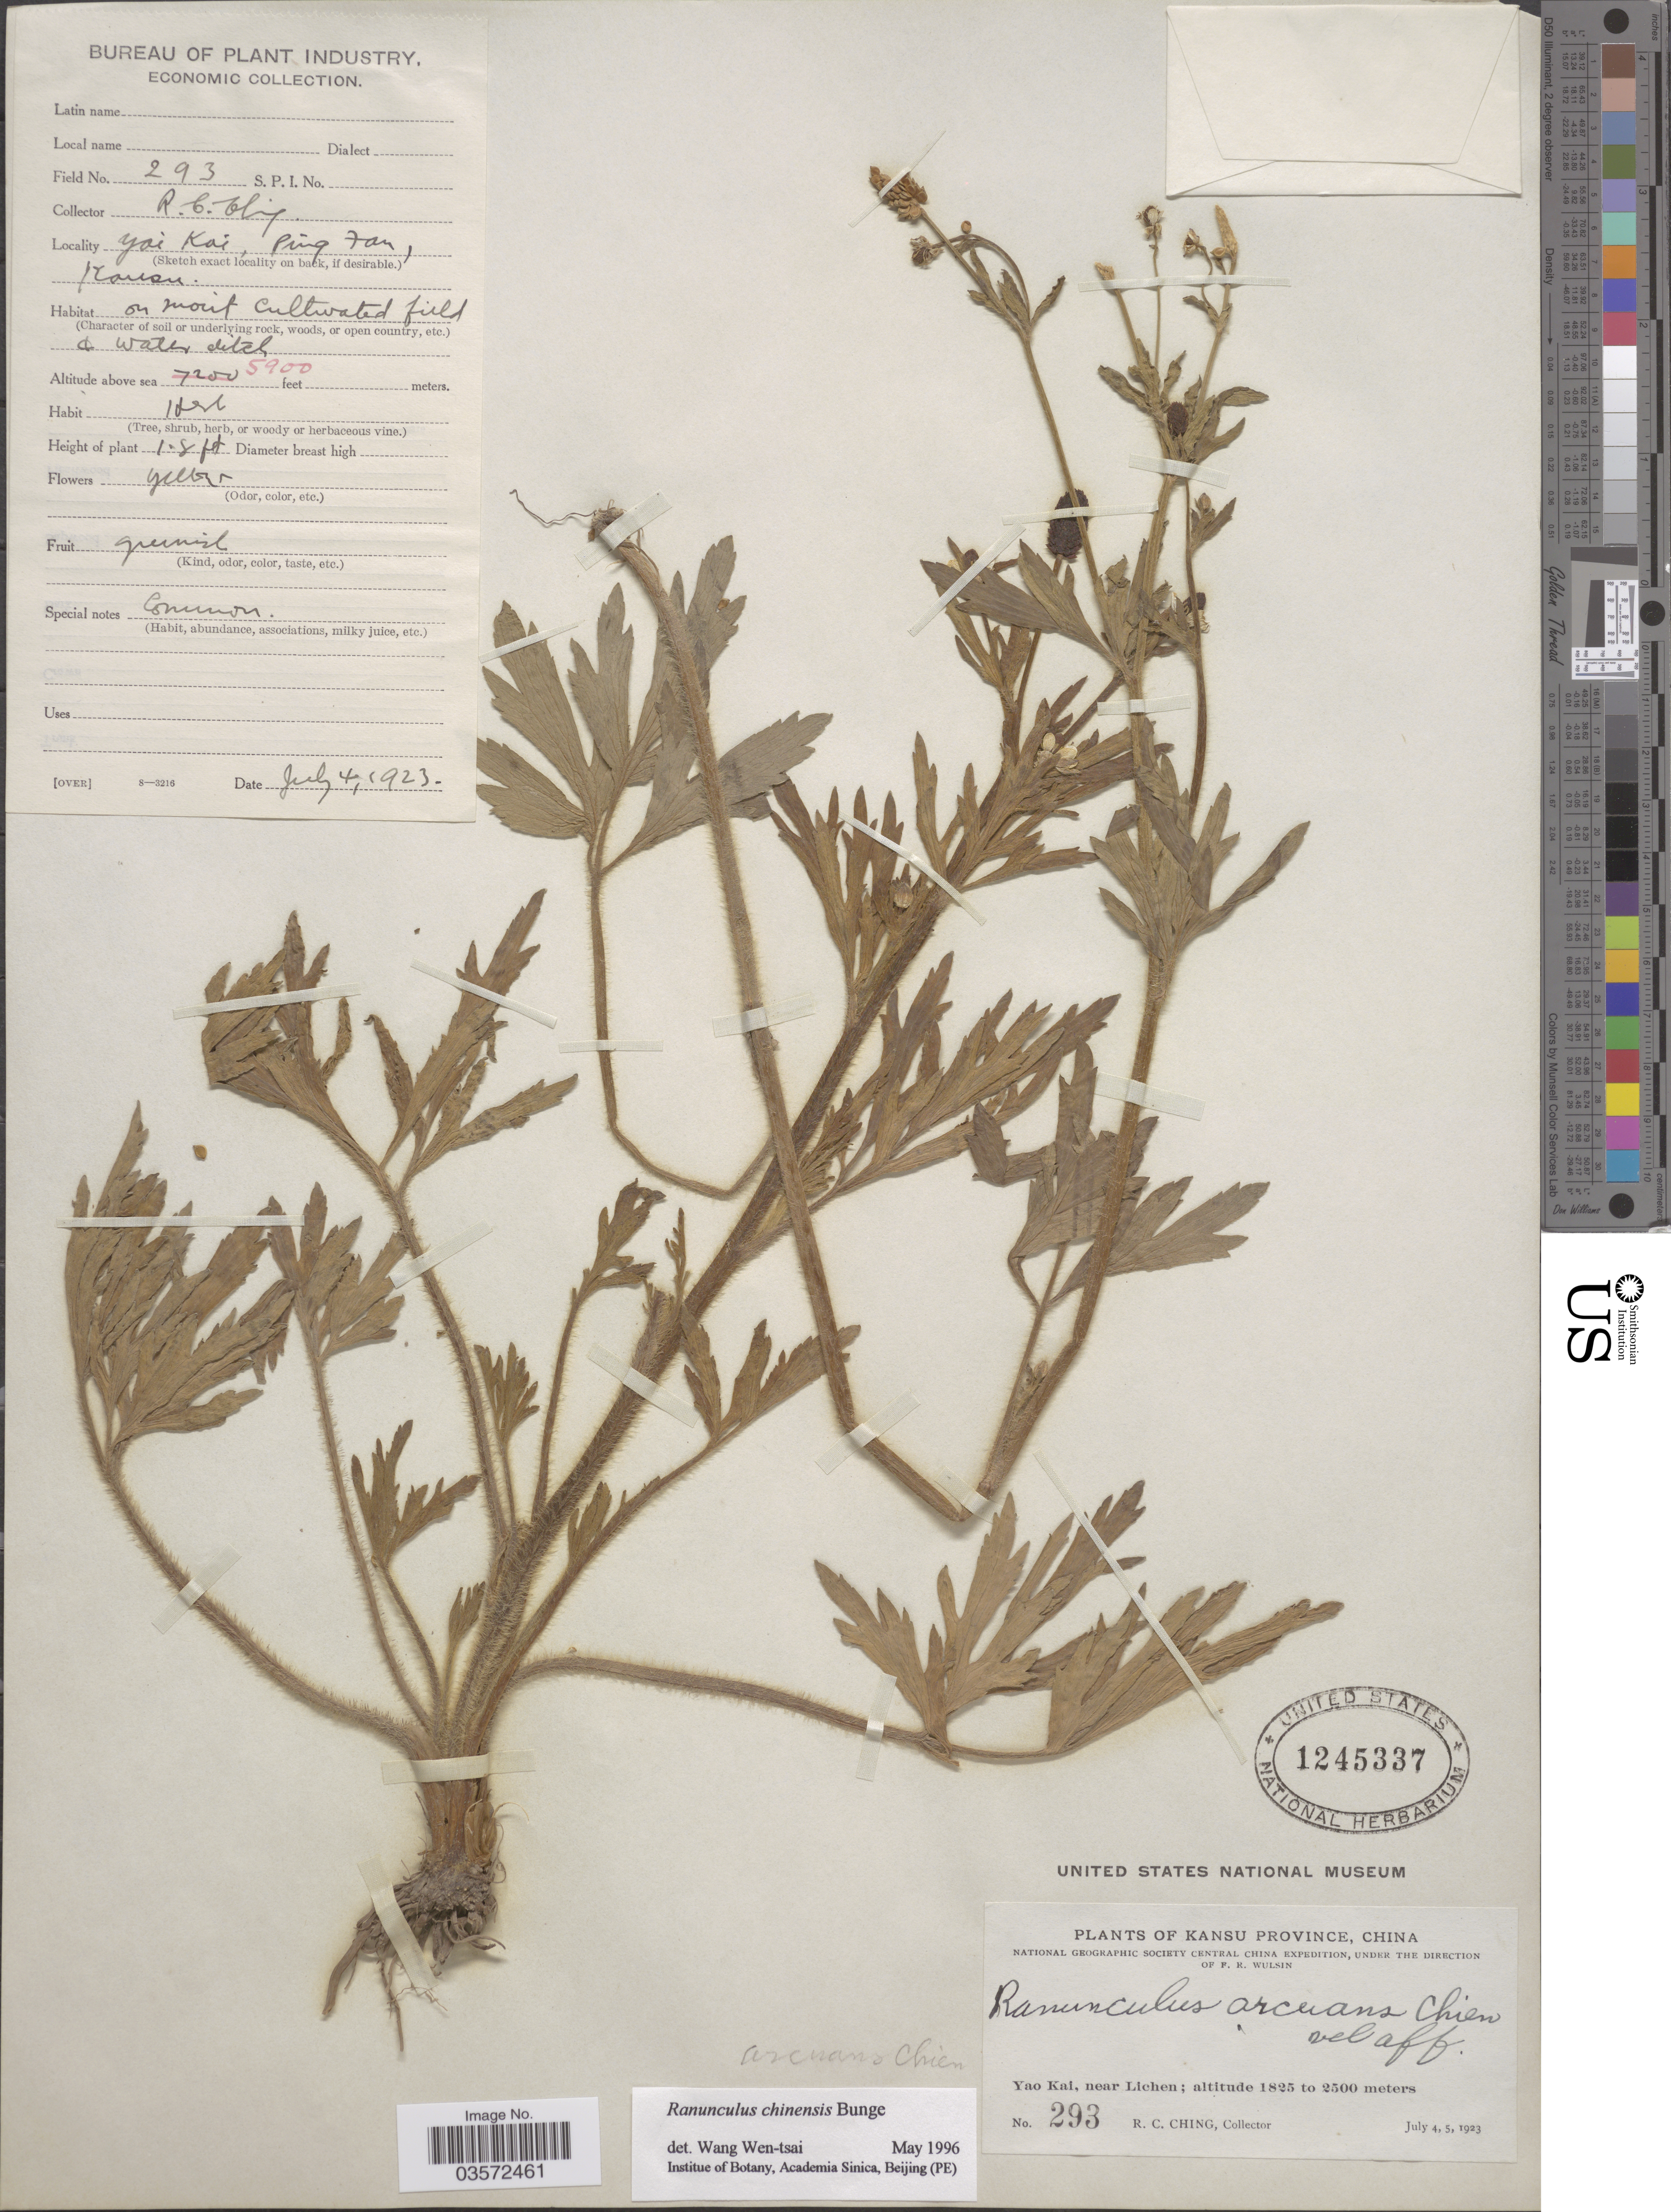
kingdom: Plantae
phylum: Tracheophyta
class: Magnoliopsida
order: Ranunculales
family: Ranunculaceae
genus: Ranunculus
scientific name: Ranunculus chinensis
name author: Bunge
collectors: R. C. Ching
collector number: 293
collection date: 1923-07-04/1923-07-05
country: China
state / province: Gansu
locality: Kansu Province. Yao Kai, near Lichen. Yai Kai, Ping Fan.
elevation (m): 1798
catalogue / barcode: US 1245337